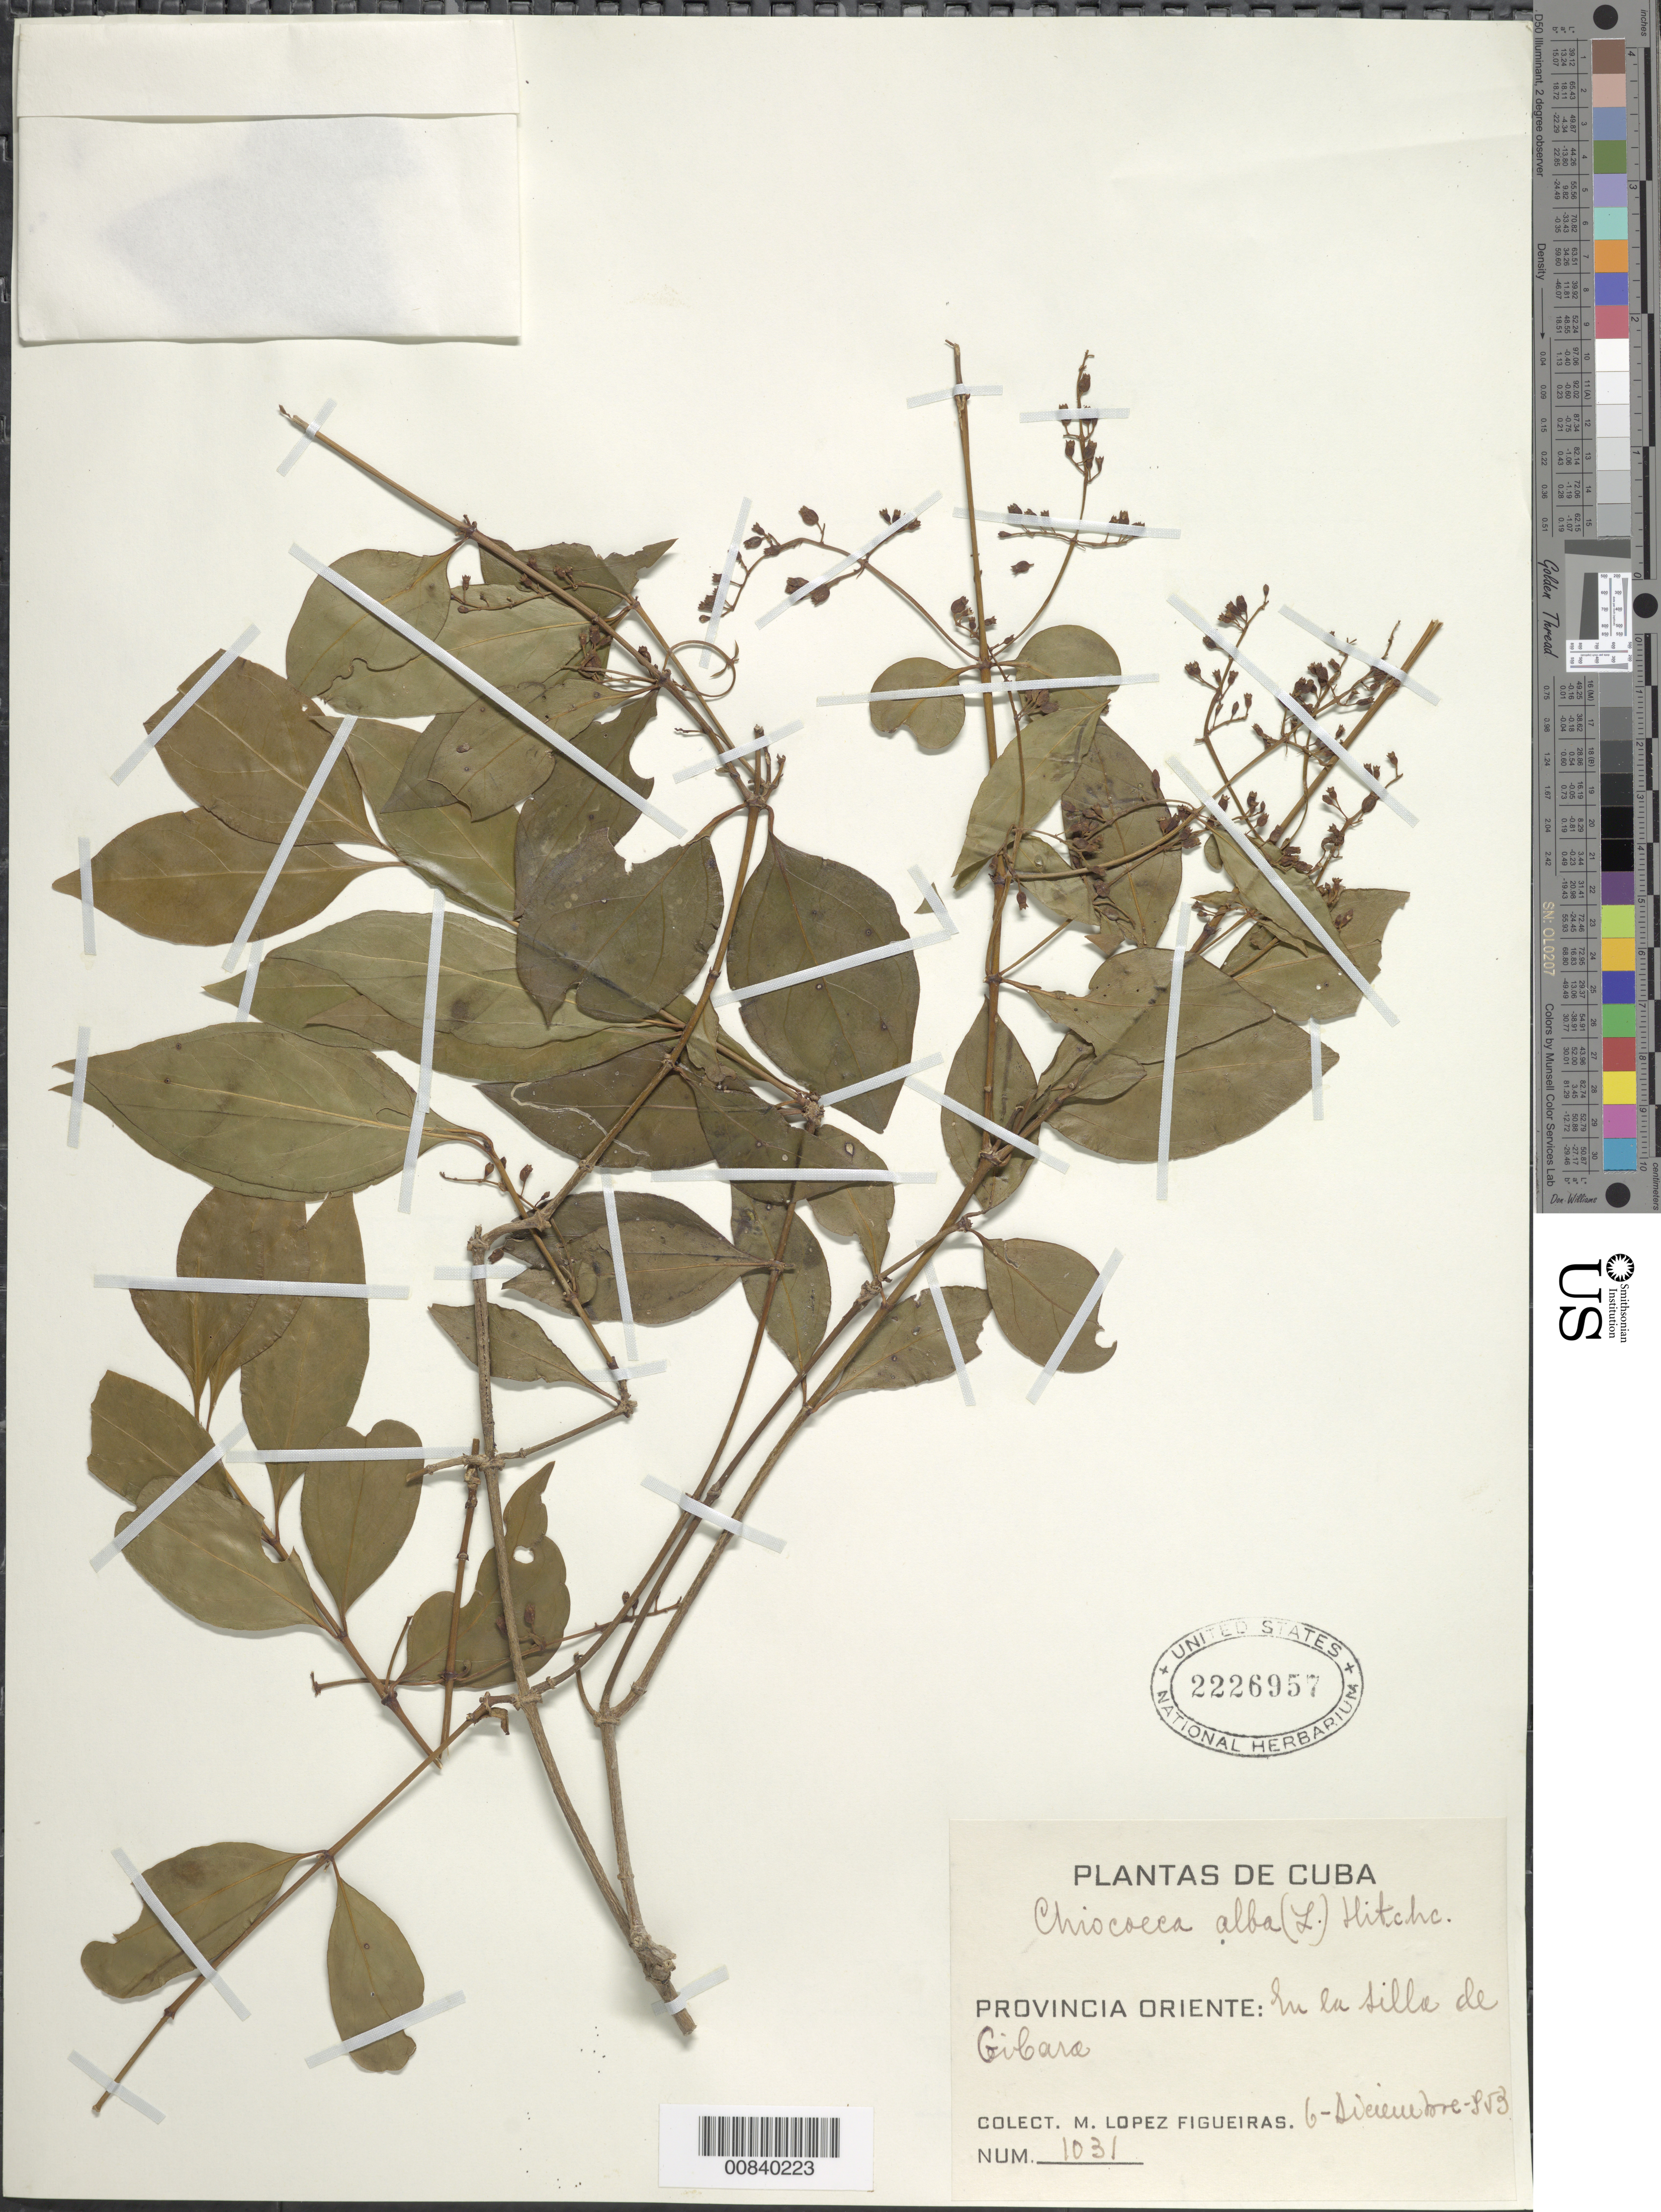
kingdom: Plantae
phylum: Tracheophyta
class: Magnoliopsida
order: Gentianales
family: Rubiaceae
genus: Chiococca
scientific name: Chiococca alba subsp. alba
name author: (L.) Hitchc.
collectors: M. López Figueiras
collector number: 1031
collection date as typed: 06 Dec 1853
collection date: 1853-12-06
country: Cuba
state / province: Oriente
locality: In la Silla de Gicara (sp?)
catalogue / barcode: US 2226957